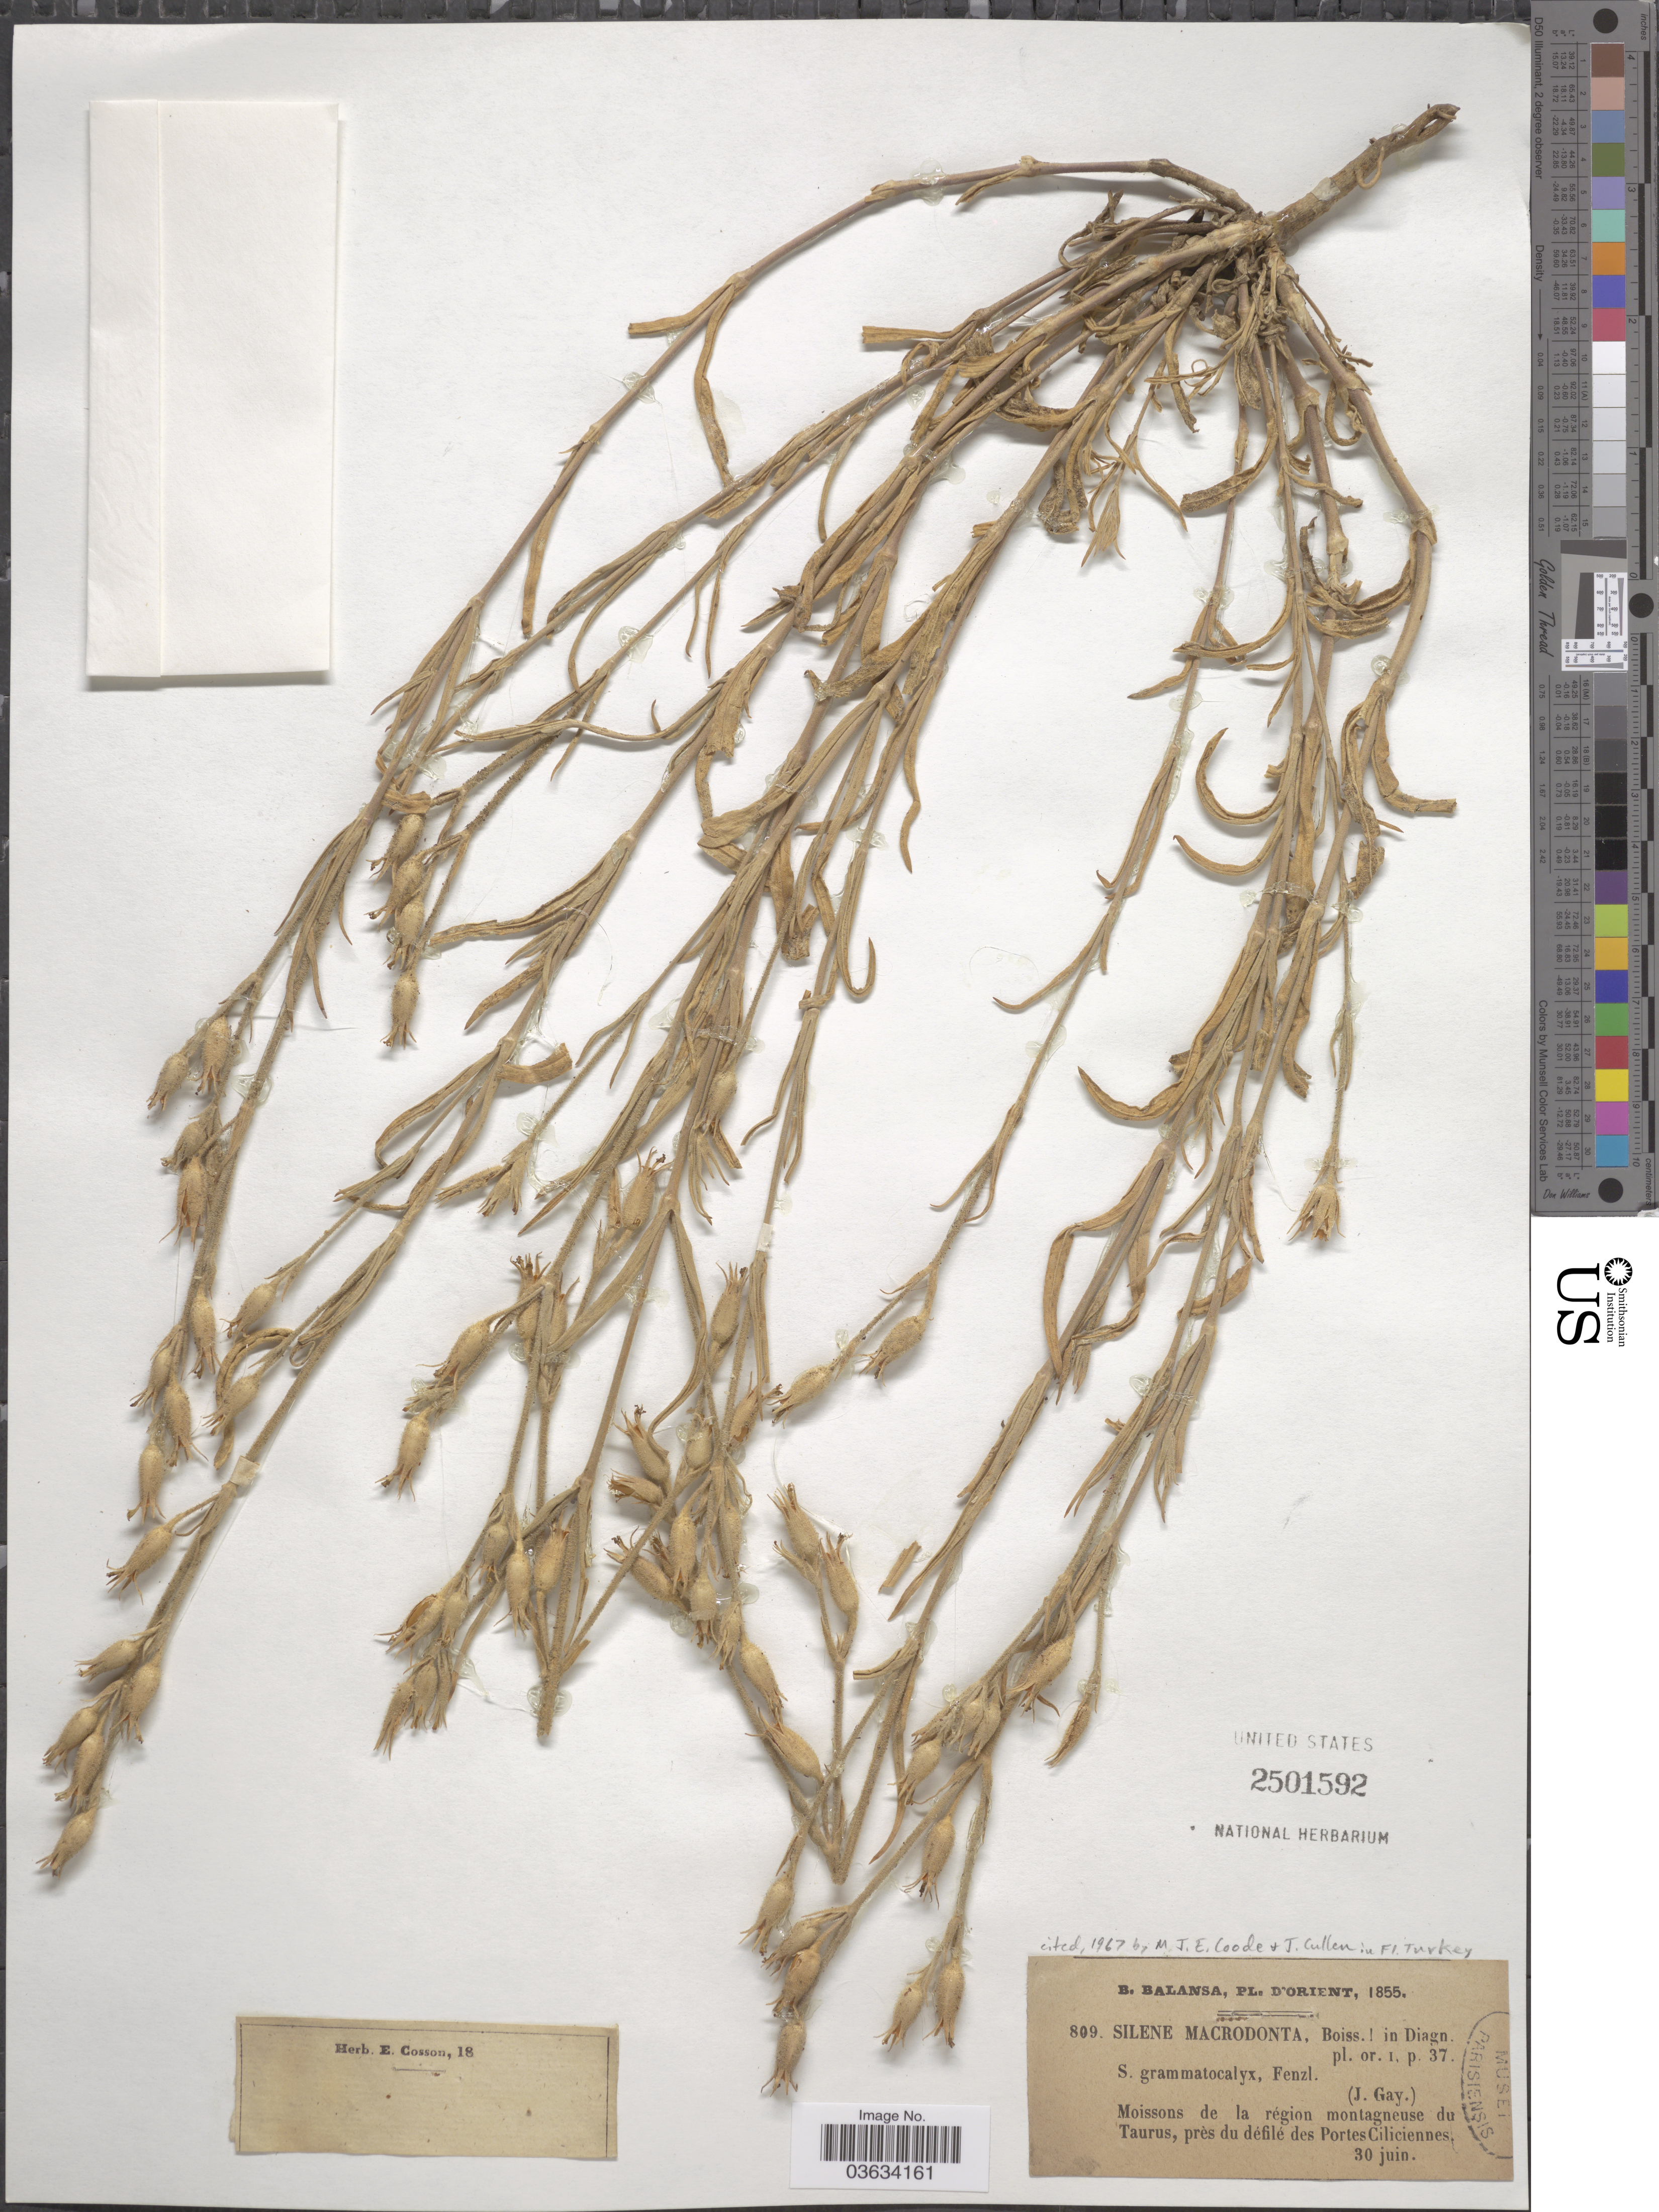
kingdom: Plantae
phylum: Tracheophyta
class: Magnoliopsida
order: Caryophyllales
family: Caryophyllaceae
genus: Silene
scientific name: Silene macrodonta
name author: Boiss.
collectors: B. Balansa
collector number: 809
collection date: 1855-06-30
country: Turkey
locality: D'Orient. Moissons de la région montagneuse du Taurus, près du défilé des Portes Ciliciennes.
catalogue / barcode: US 2501592